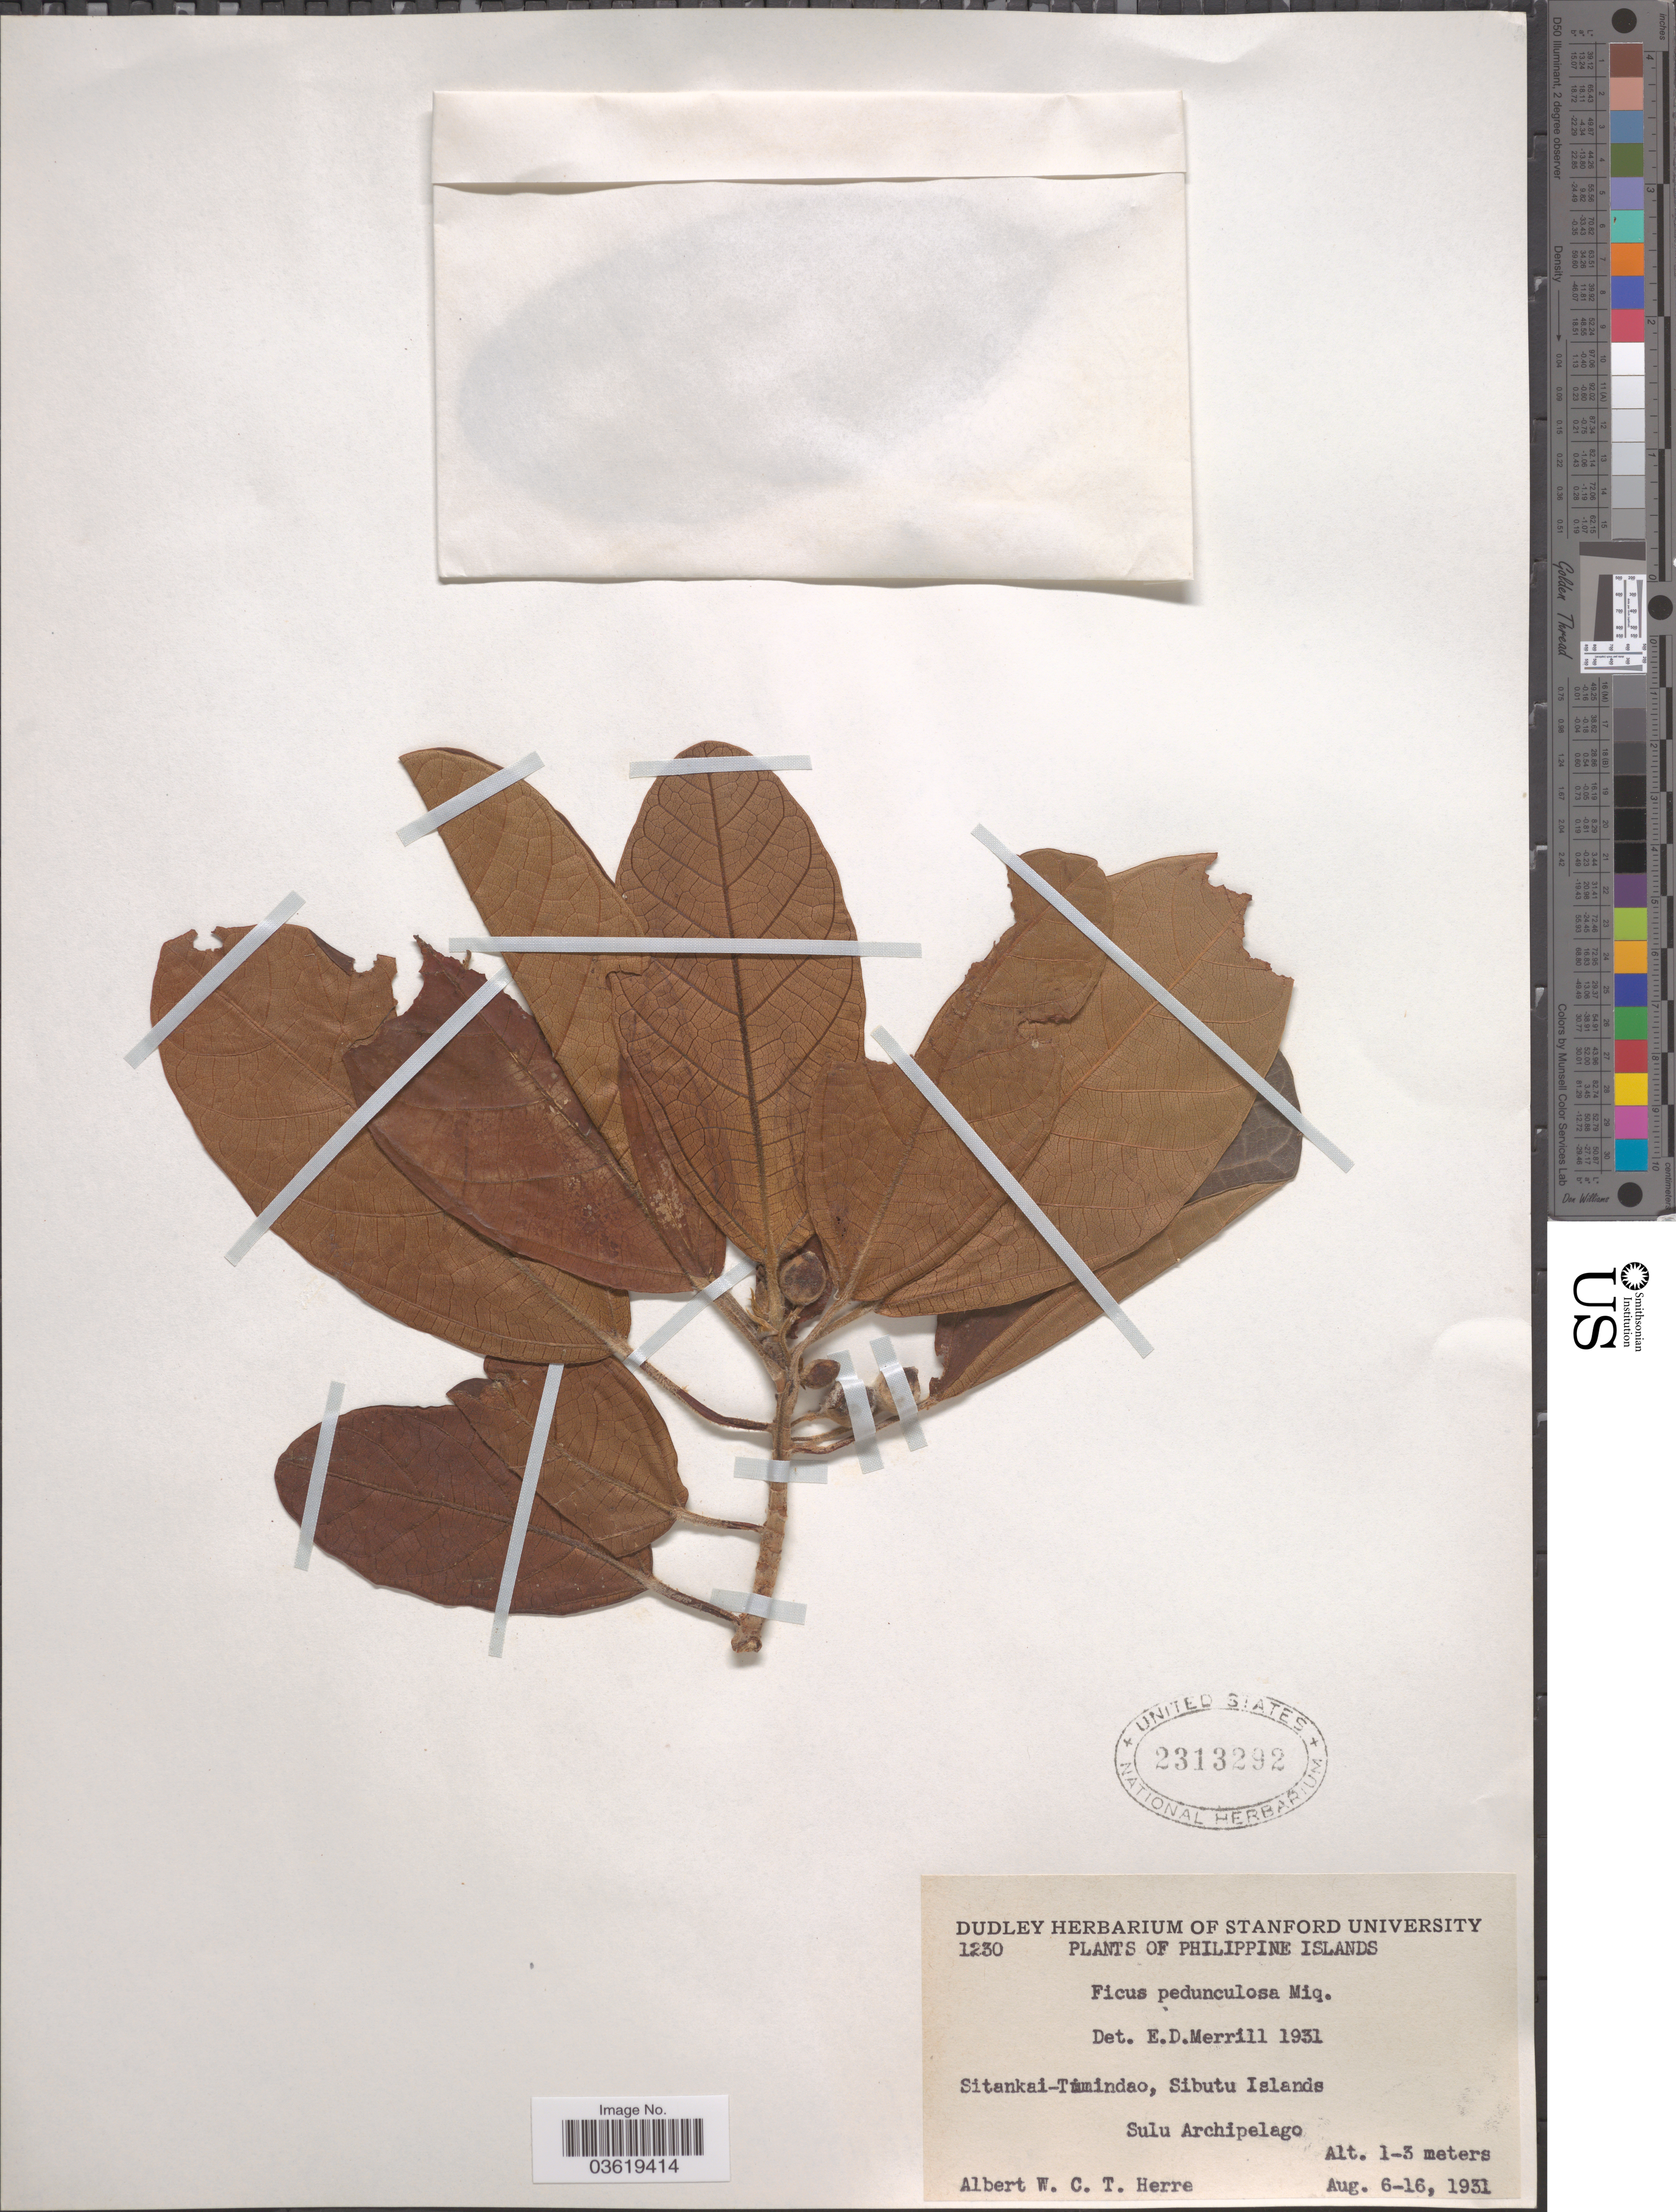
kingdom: Plantae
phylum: Tracheophyta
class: Magnoliopsida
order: Rosales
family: Moraceae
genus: Ficus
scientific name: Ficus pedunculosa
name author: Miq.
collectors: A. W. Herre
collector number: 1230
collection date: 1931-08-06/1931-08-16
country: Philippines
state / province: Muslim Mindanao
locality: Sitankai-Timindao, Sibutu Islands. Sulu Archipelago.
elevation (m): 1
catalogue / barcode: US 2313292